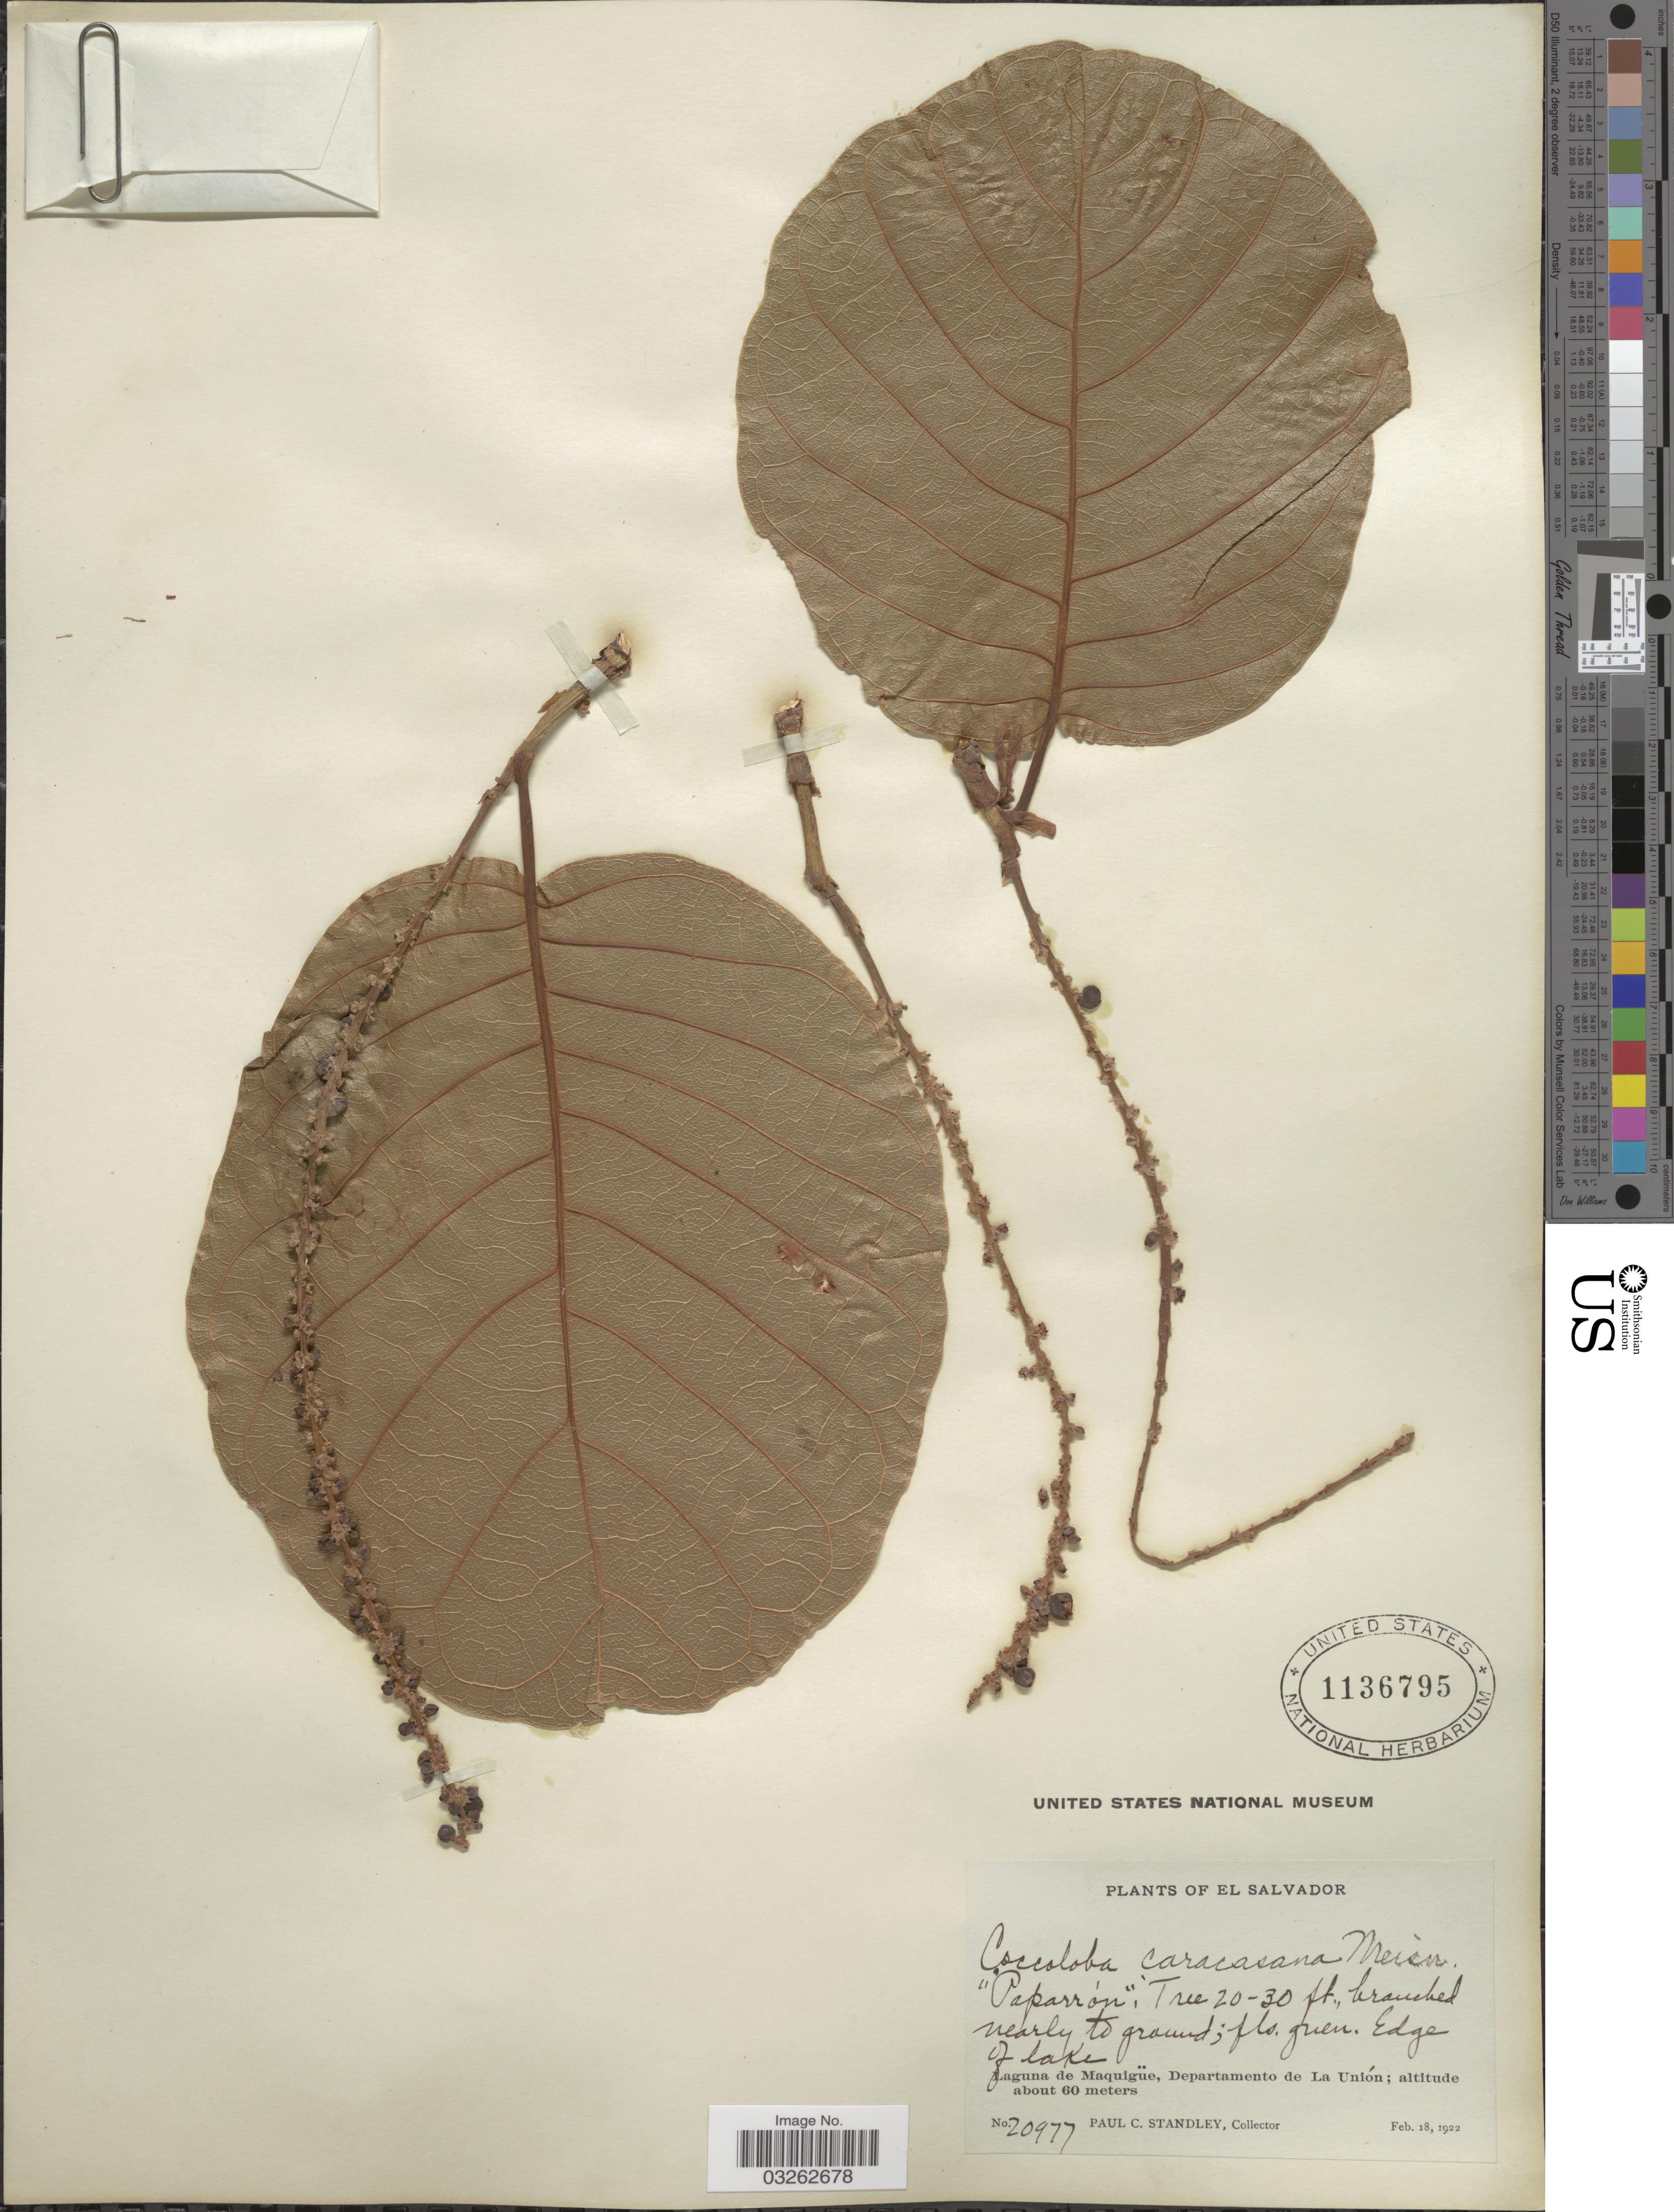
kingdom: Plantae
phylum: Tracheophyta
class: Magnoliopsida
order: Caryophyllales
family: Polygonaceae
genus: Coccoloba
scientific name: Coccoloba caracasana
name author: Meisn.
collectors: P. C. Standley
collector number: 20977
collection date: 1922-02-18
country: El Salvador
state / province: La Union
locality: Edge of lake. Laguna de Maquigüe, Departamento de La Unión.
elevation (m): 60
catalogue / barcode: US 1136795